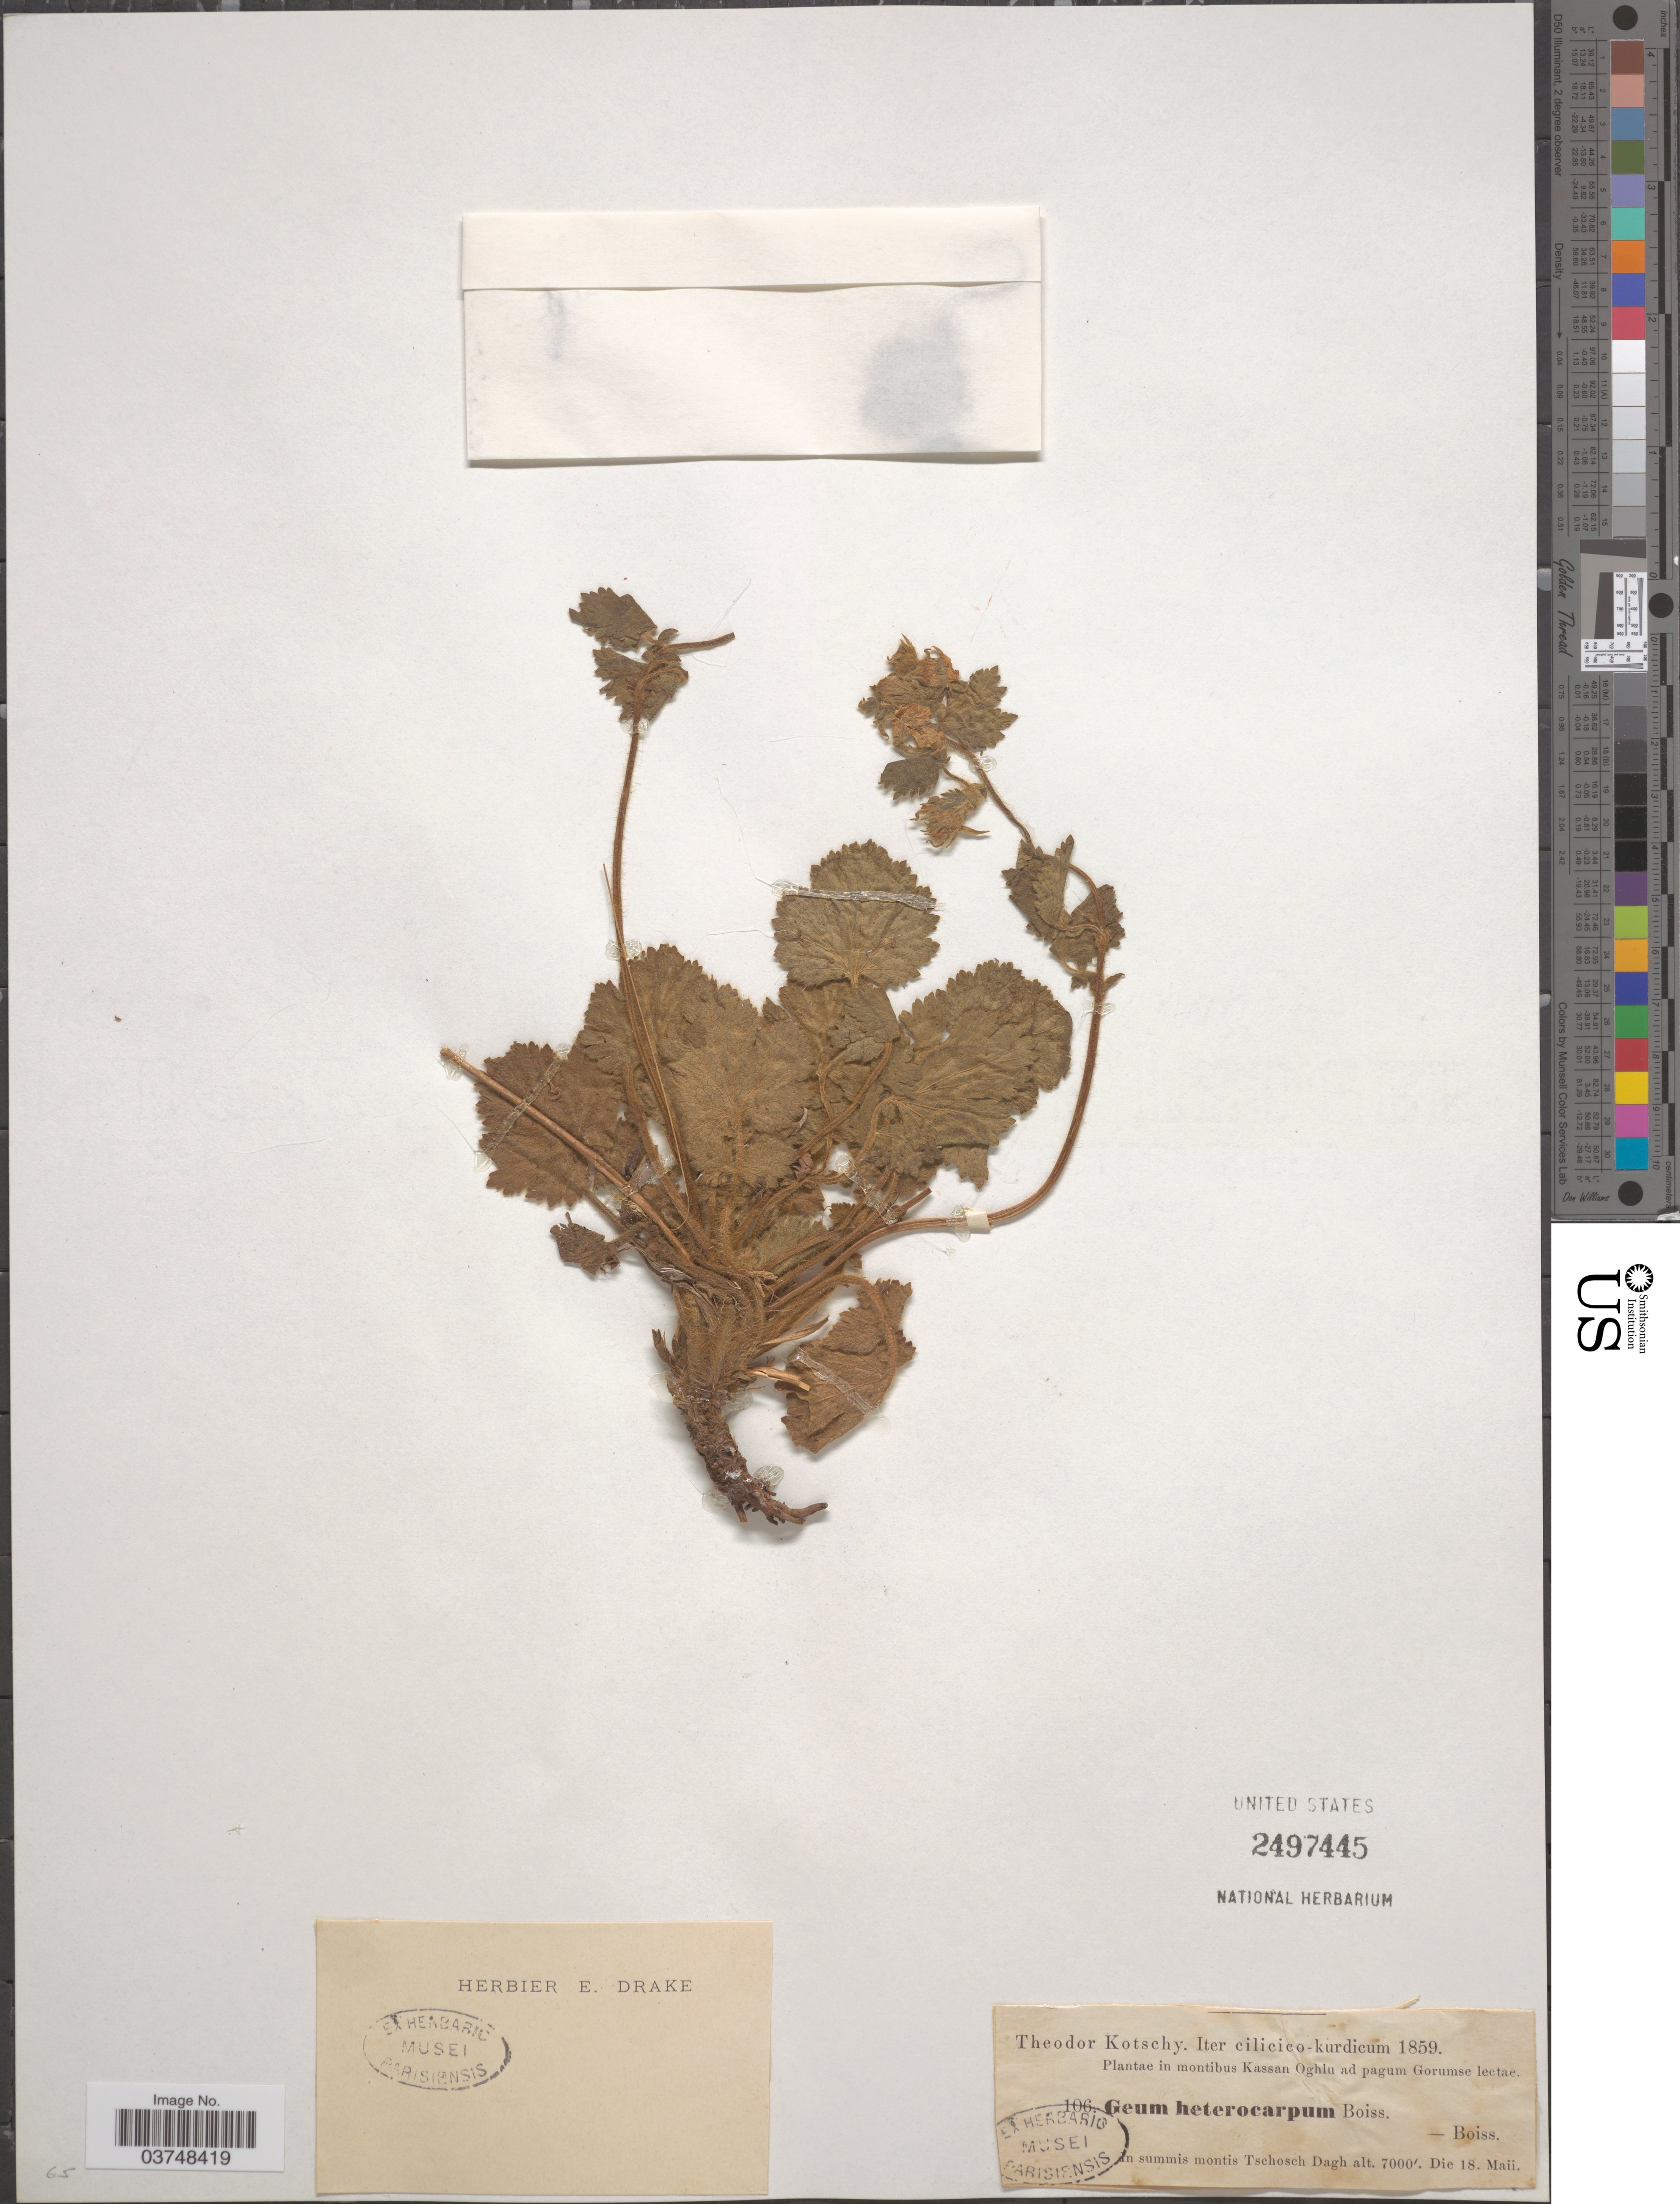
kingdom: Plantae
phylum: Tracheophyta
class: Magnoliopsida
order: Rosales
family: Rosaceae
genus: Geum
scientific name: Geum heterocarpum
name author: Boiss.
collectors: K. G. Kotschy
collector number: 106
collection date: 1859-05-18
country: Turkey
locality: In summis montis Tschosch Dagh.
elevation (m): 2134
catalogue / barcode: US 2497445